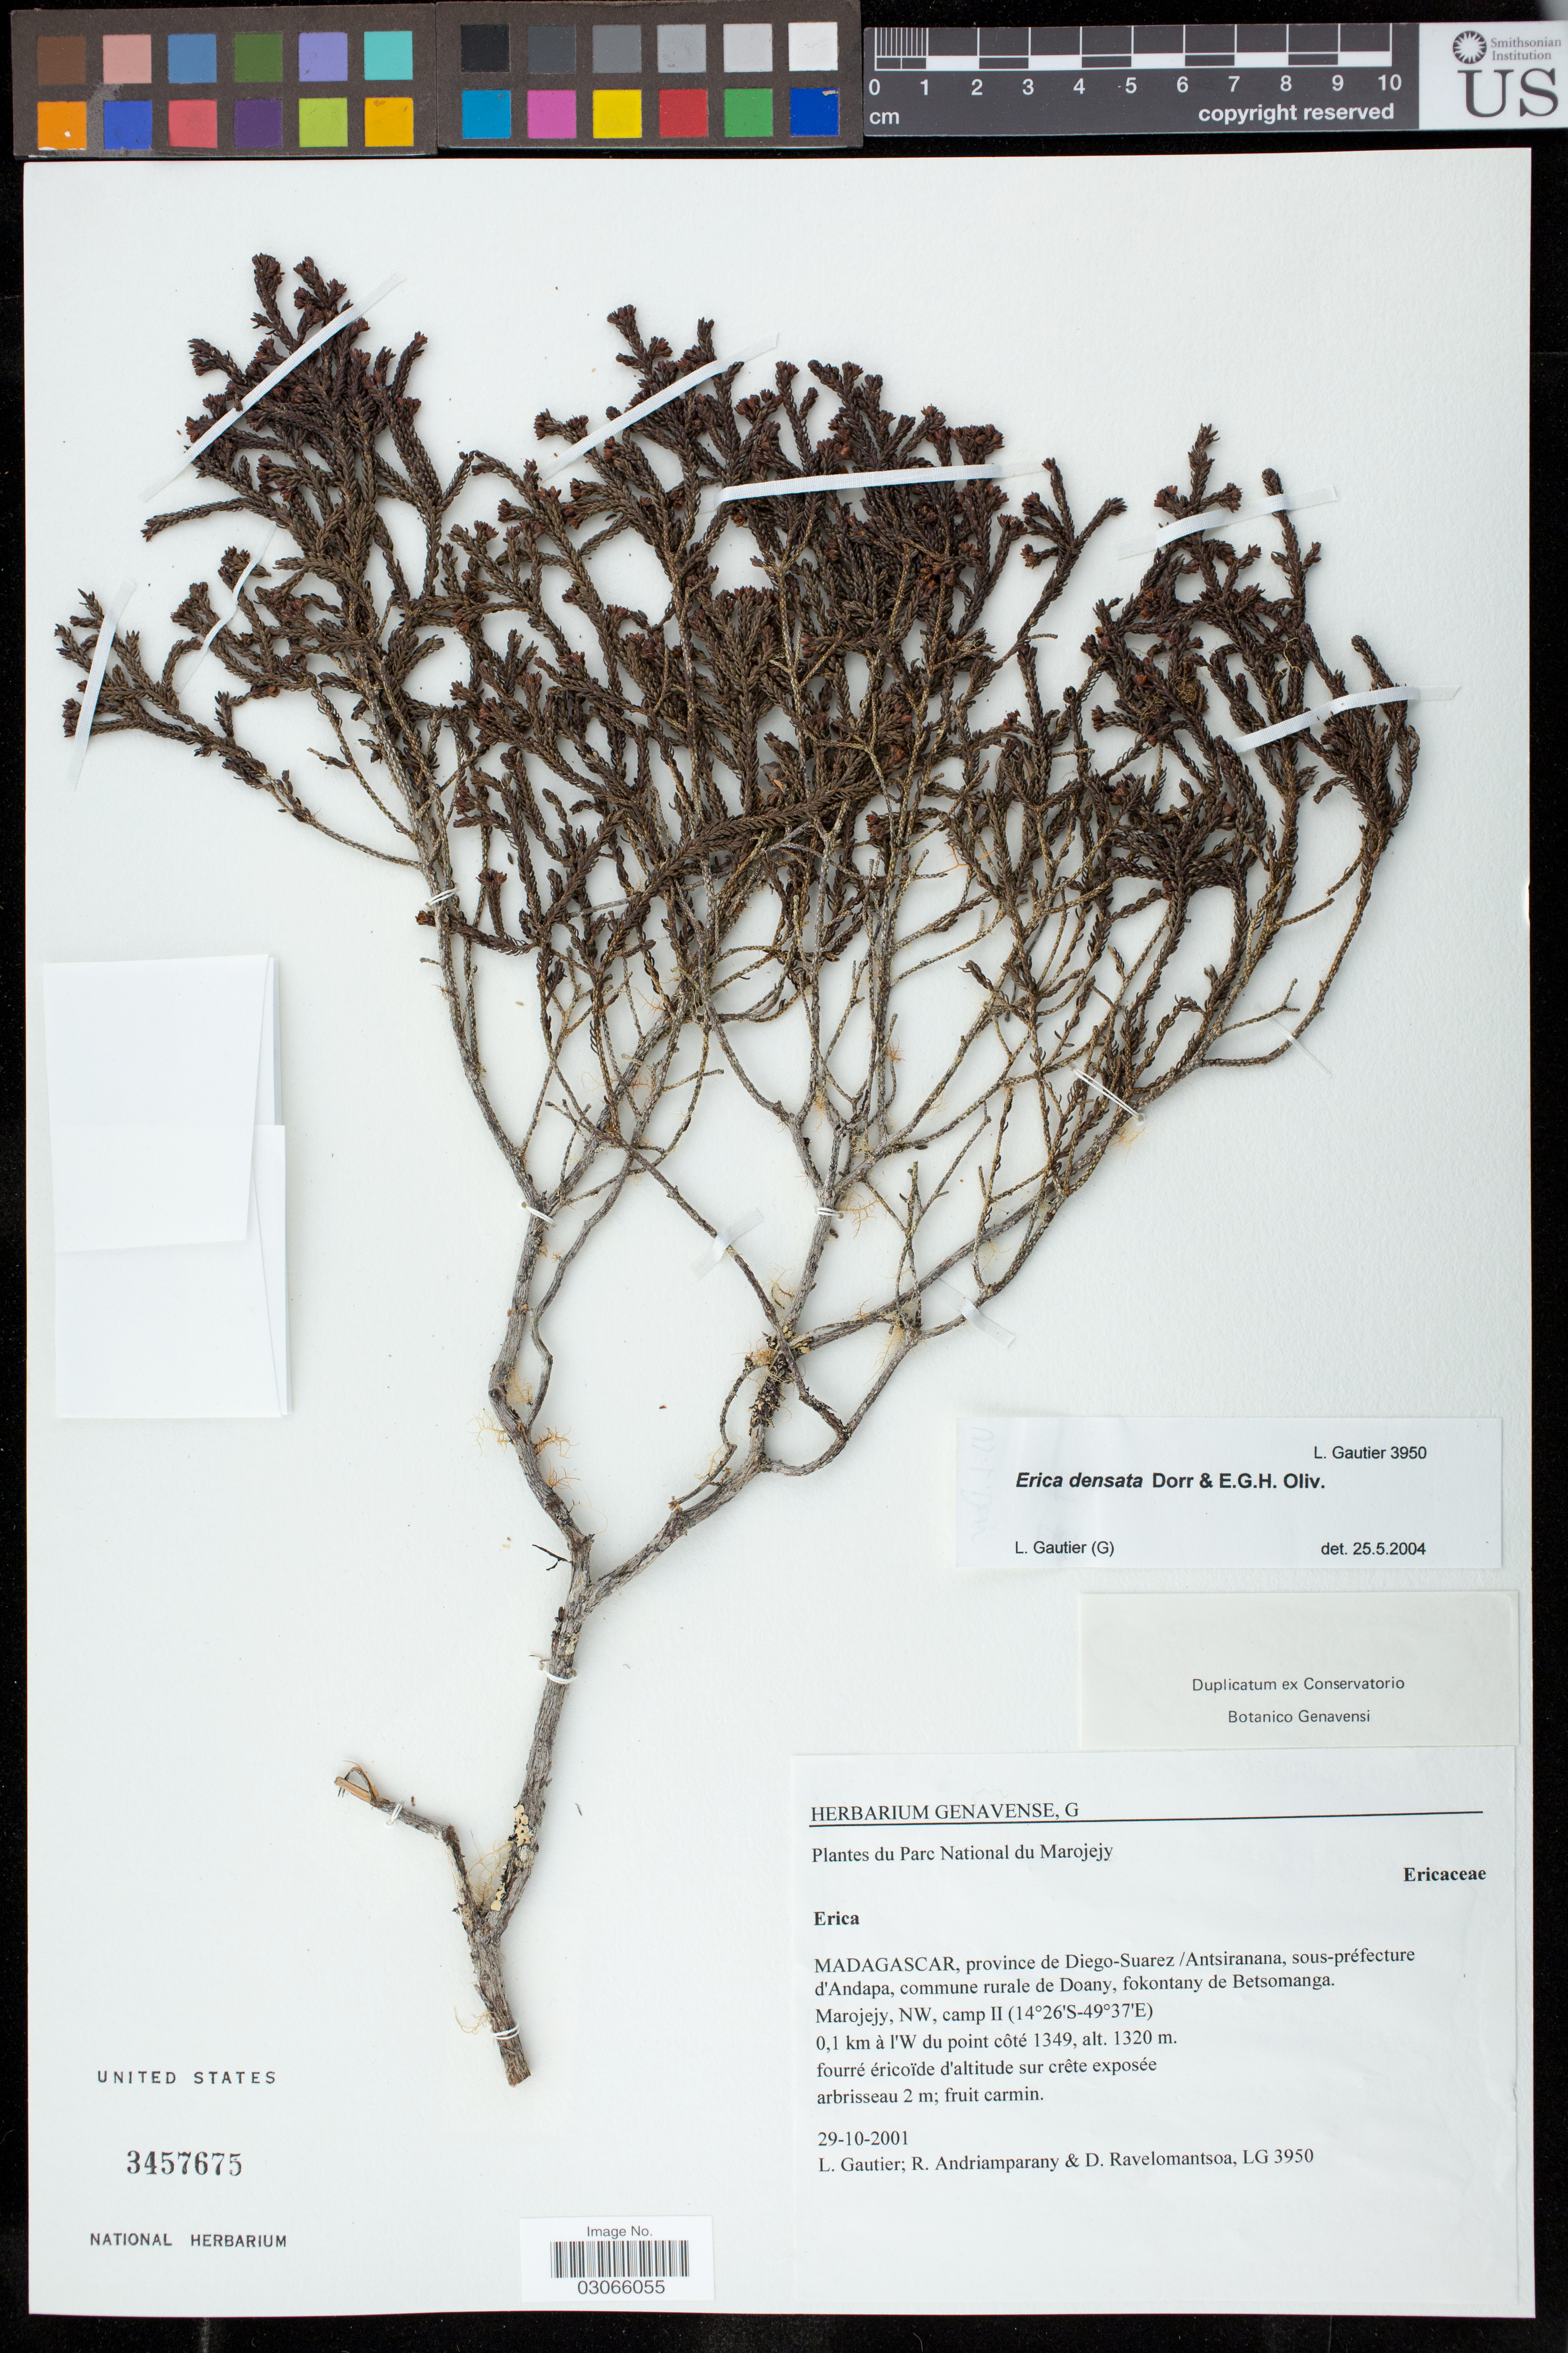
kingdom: Plantae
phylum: Tracheophyta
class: Magnoliopsida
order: Ericales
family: Ericaceae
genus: Erica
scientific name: Erica densata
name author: (Baker) Dorr & E.G.H. Oliv.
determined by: Gautier, L.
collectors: L. Gautier, R. Andriamparany & D. Ravelomantsoa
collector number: LG3950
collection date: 2001-10-29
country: Madagascar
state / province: Sava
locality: Province de Diego-Suarez, sous-préfecture d'Andapa, commune rurale de Doany, fokontany de Betsomanga. Marojejy, NW, camp II, 0.1 km à l'W du point côté 1349.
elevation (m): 1320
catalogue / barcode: US 3457675